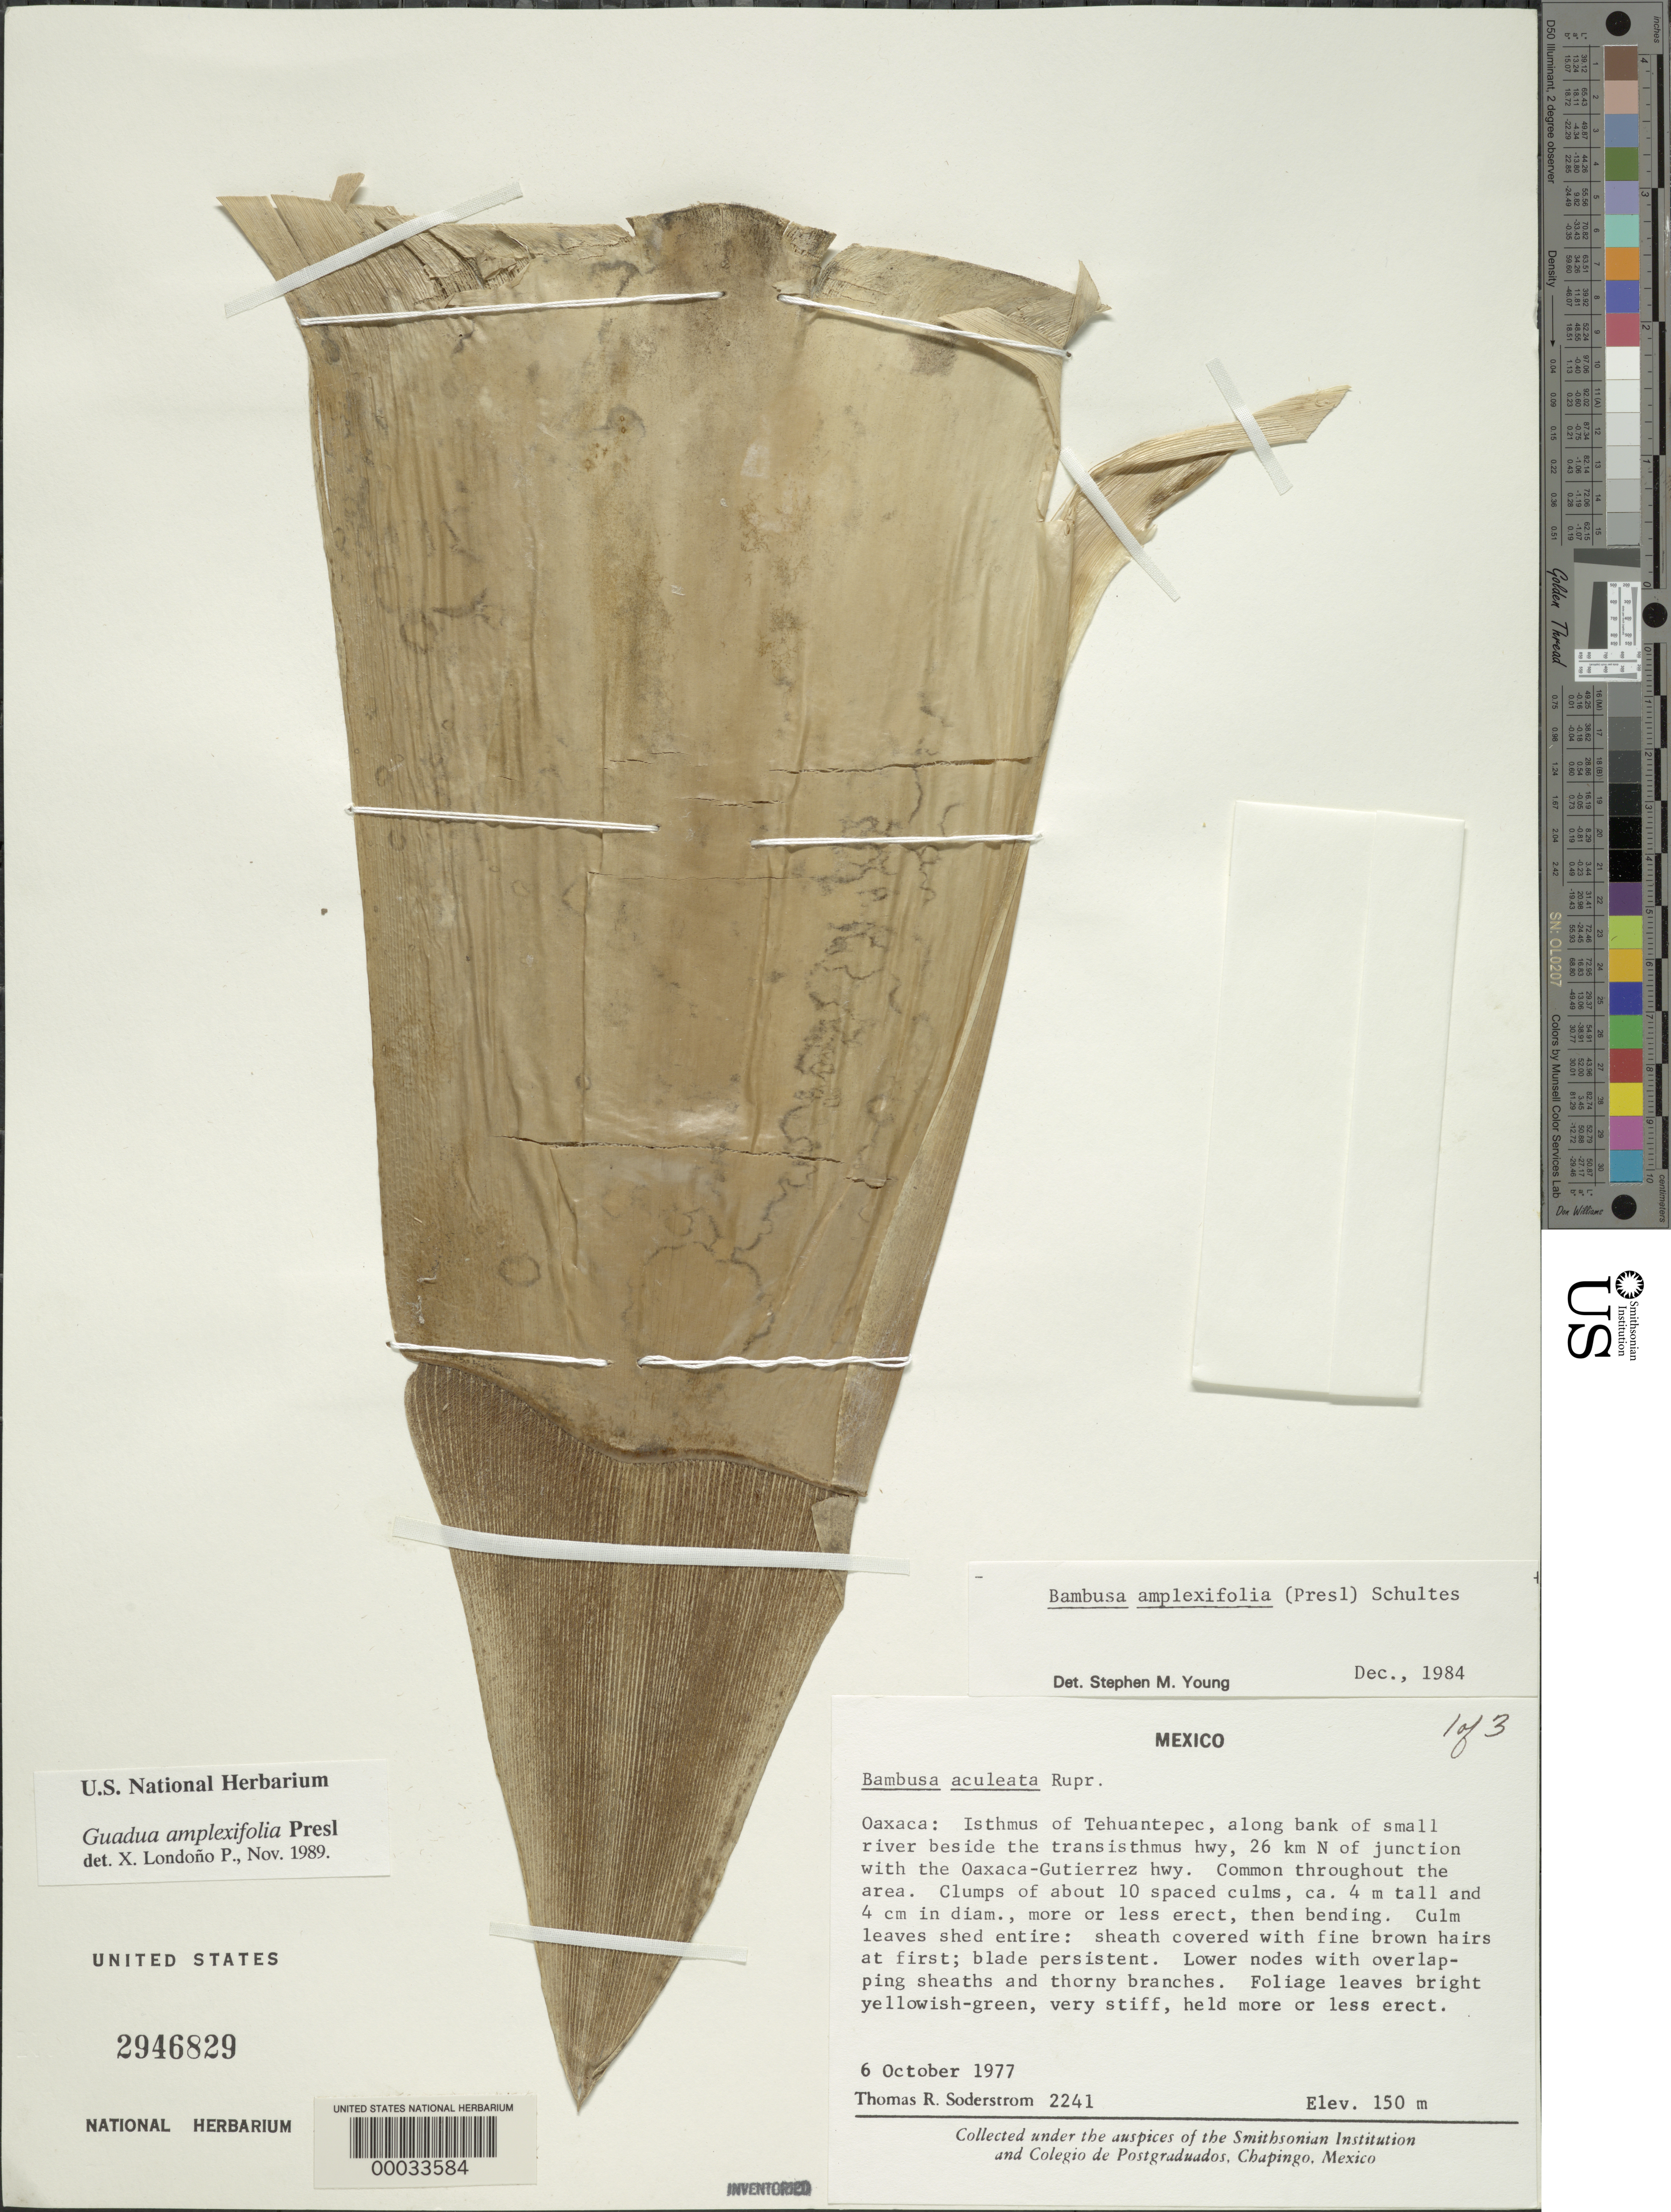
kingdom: Plantae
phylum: Tracheophyta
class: Liliopsida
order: Poales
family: Poaceae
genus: Guadua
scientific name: Guadua amplexifolia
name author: J. Presl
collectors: T. R. Soderstrom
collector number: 2241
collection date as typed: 06 Oct 1977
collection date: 1977-10-06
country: Mexico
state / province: Oaxaca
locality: Isthmus of Tehuantepec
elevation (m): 150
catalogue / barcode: US 2946829